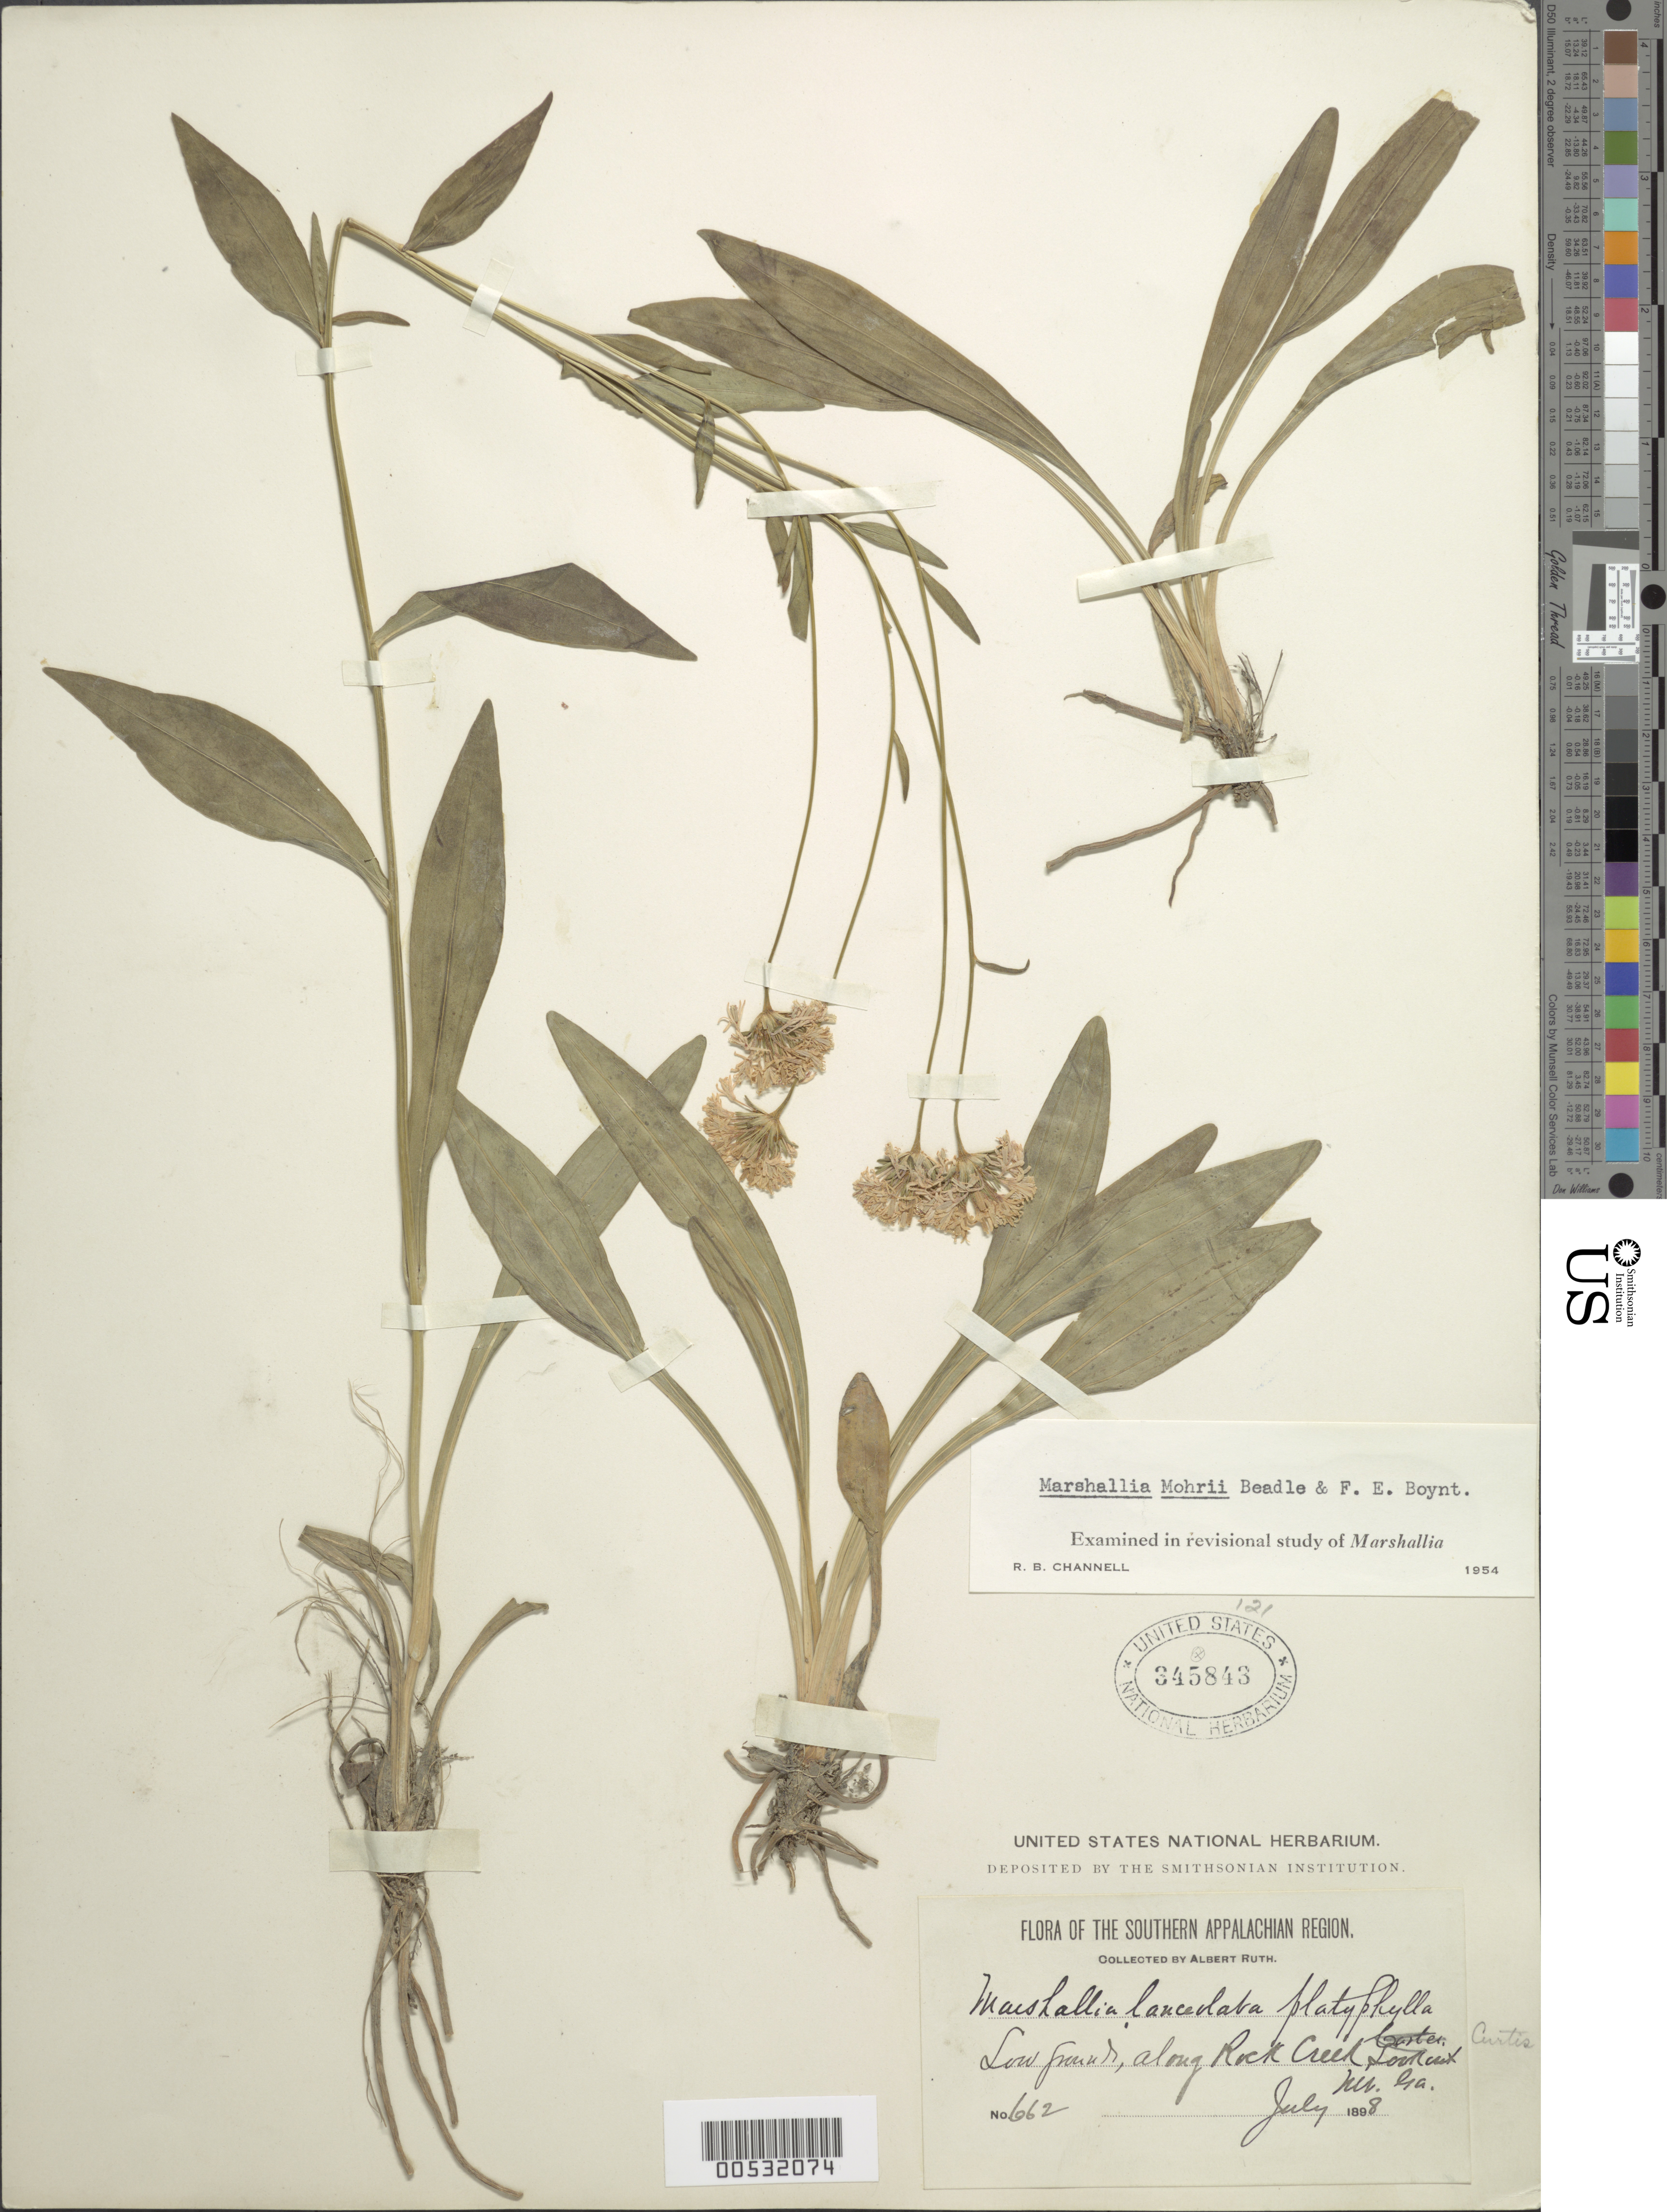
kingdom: Plantae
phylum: Tracheophyta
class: Magnoliopsida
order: Asterales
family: Asteraceae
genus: Marshallia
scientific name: Marshallia mohrii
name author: Beadle & F.E. Boynton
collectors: A. Ruth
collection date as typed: Jul 1898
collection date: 1898-07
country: United States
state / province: Alabama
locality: Along Rock Creek Lookout.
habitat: Low ground.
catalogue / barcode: US 345843